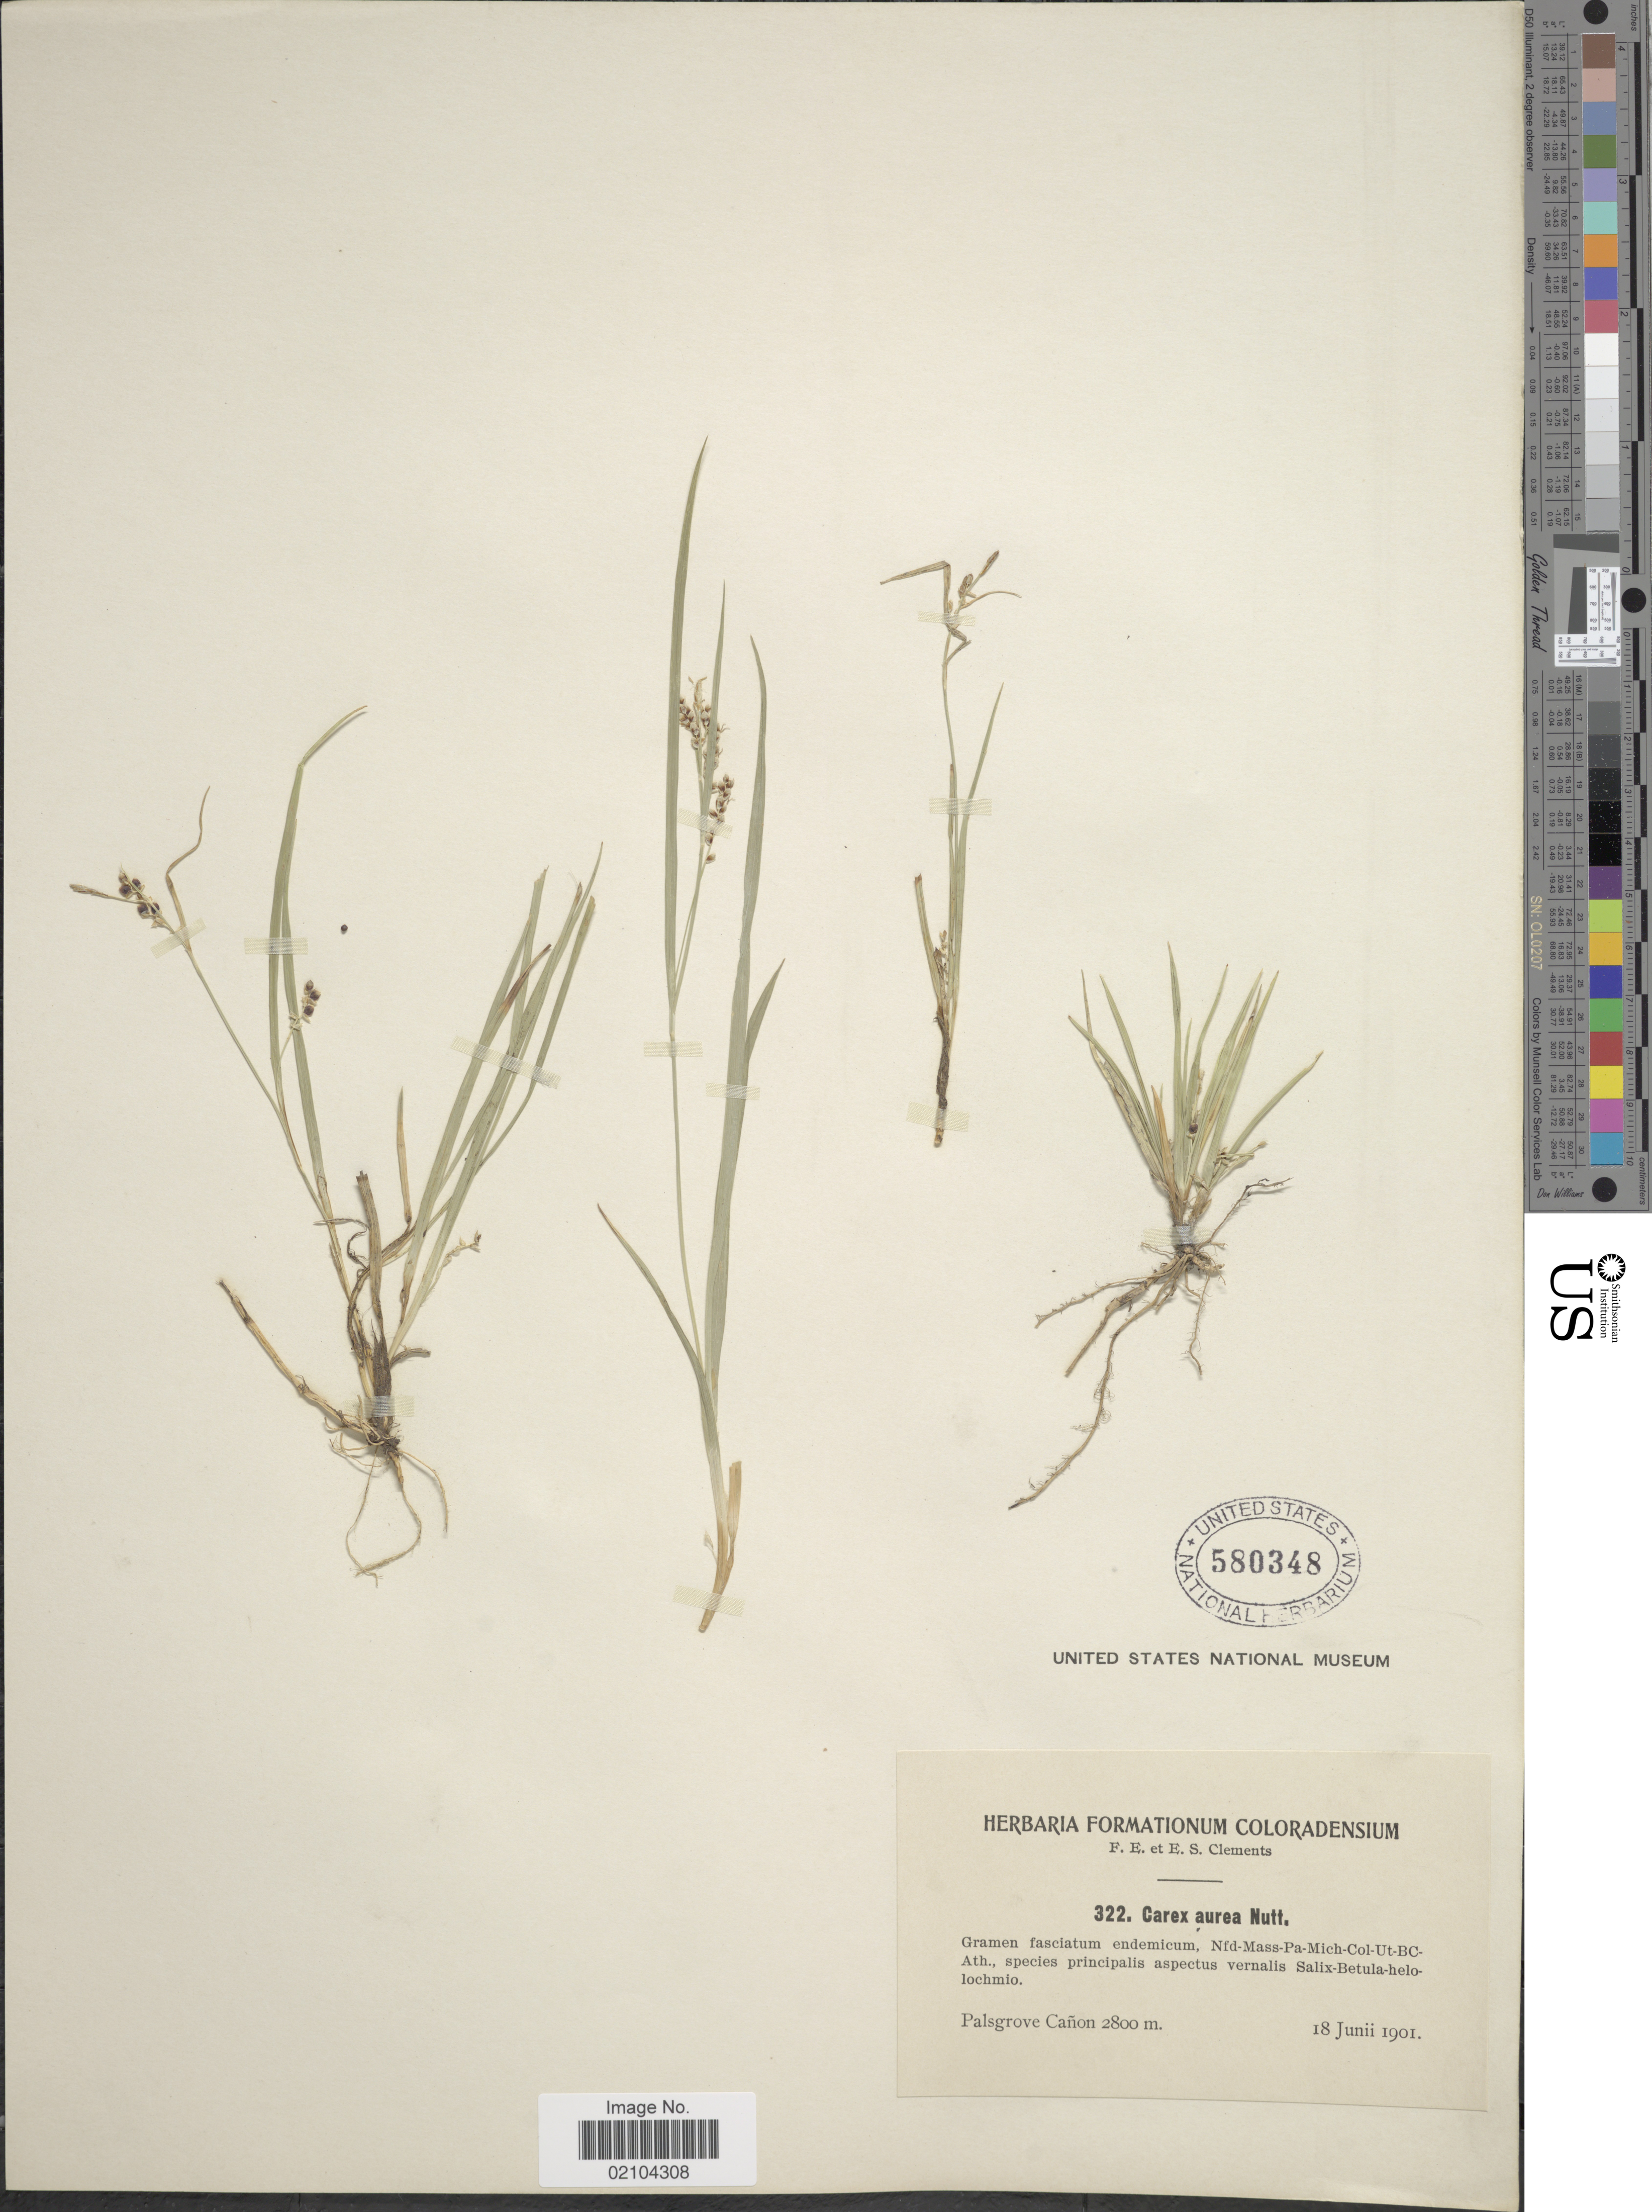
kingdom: Plantae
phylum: Tracheophyta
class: Liliopsida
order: Poales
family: Cyperaceae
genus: Carex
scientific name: Carex aurea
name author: Nutt.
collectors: F. E. Clements & E. S. Clements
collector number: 322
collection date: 1901-06-18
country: United States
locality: Nfd-Mass-Pa-Mich-col-Ut-Wash-BC-Ath., Palsgrove Canon.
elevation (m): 2800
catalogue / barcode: US 580348